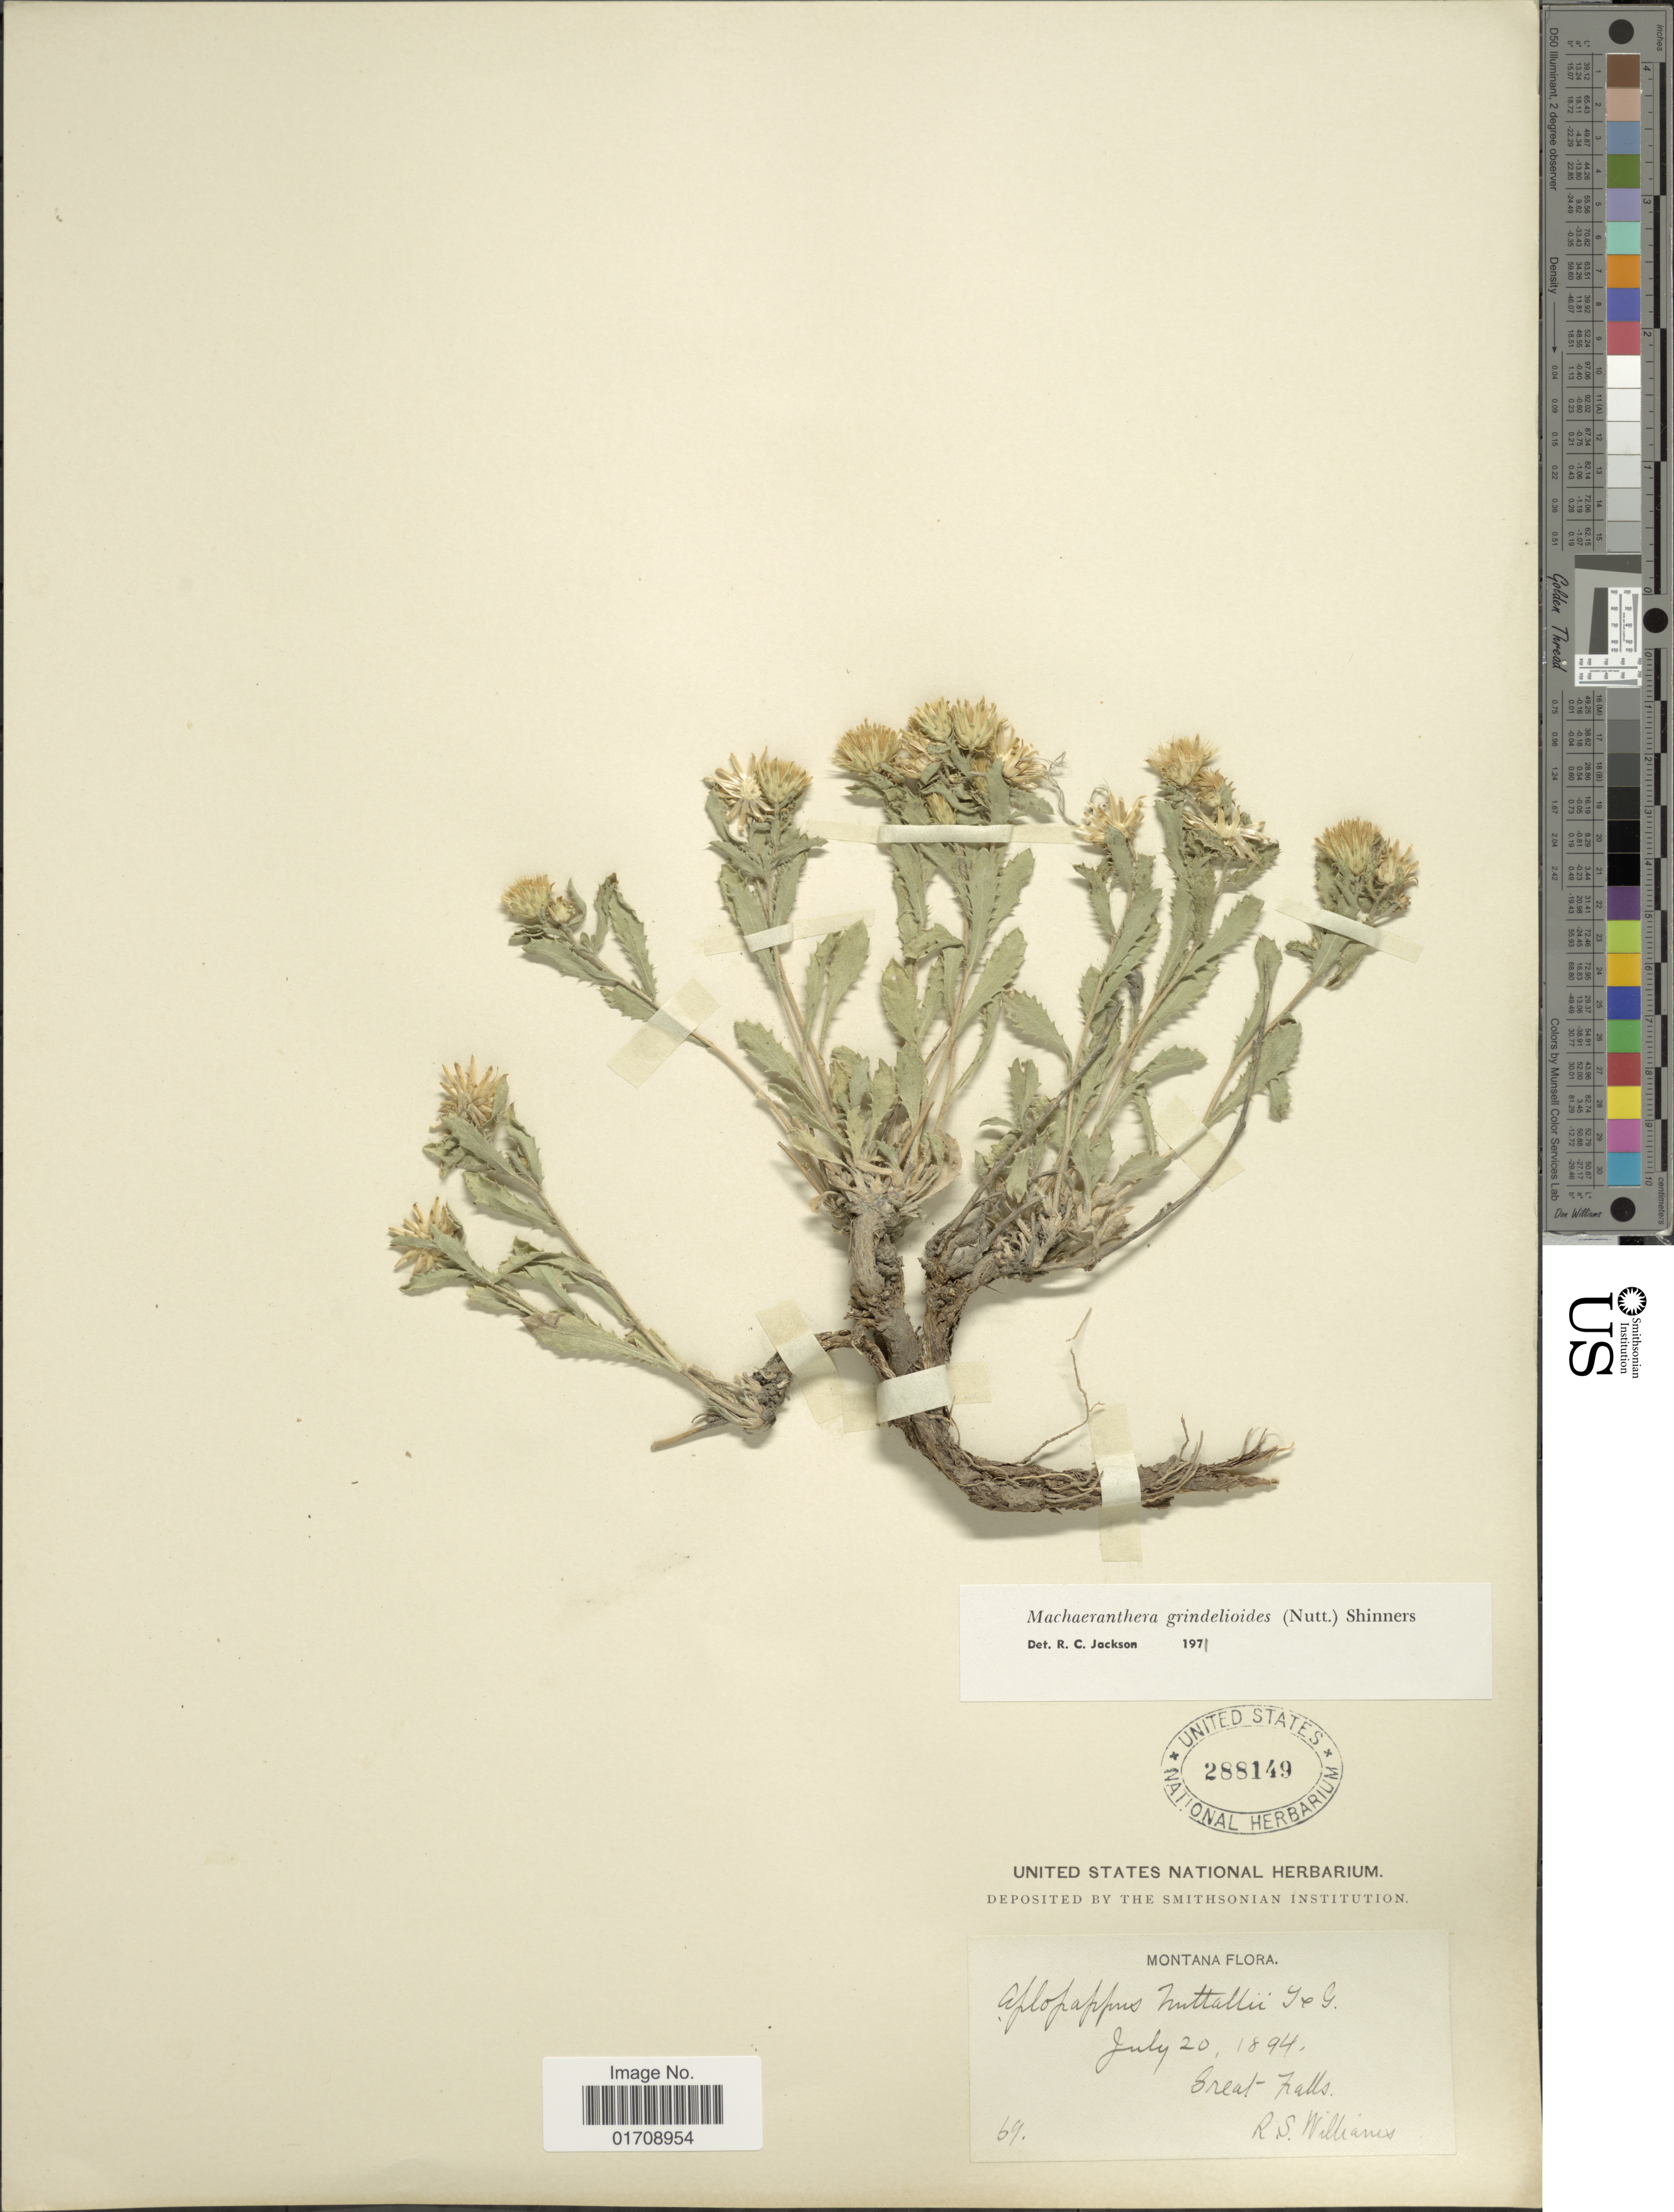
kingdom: Plantae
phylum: Tracheophyta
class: Magnoliopsida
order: Asterales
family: Asteraceae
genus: Machaeranthera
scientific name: Machaeranthera grindelioides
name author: (Nutt.) Shinners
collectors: R. S. Williams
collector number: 69*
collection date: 1894-07-20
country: United States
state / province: Montana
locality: Great Falls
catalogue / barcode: US 288149